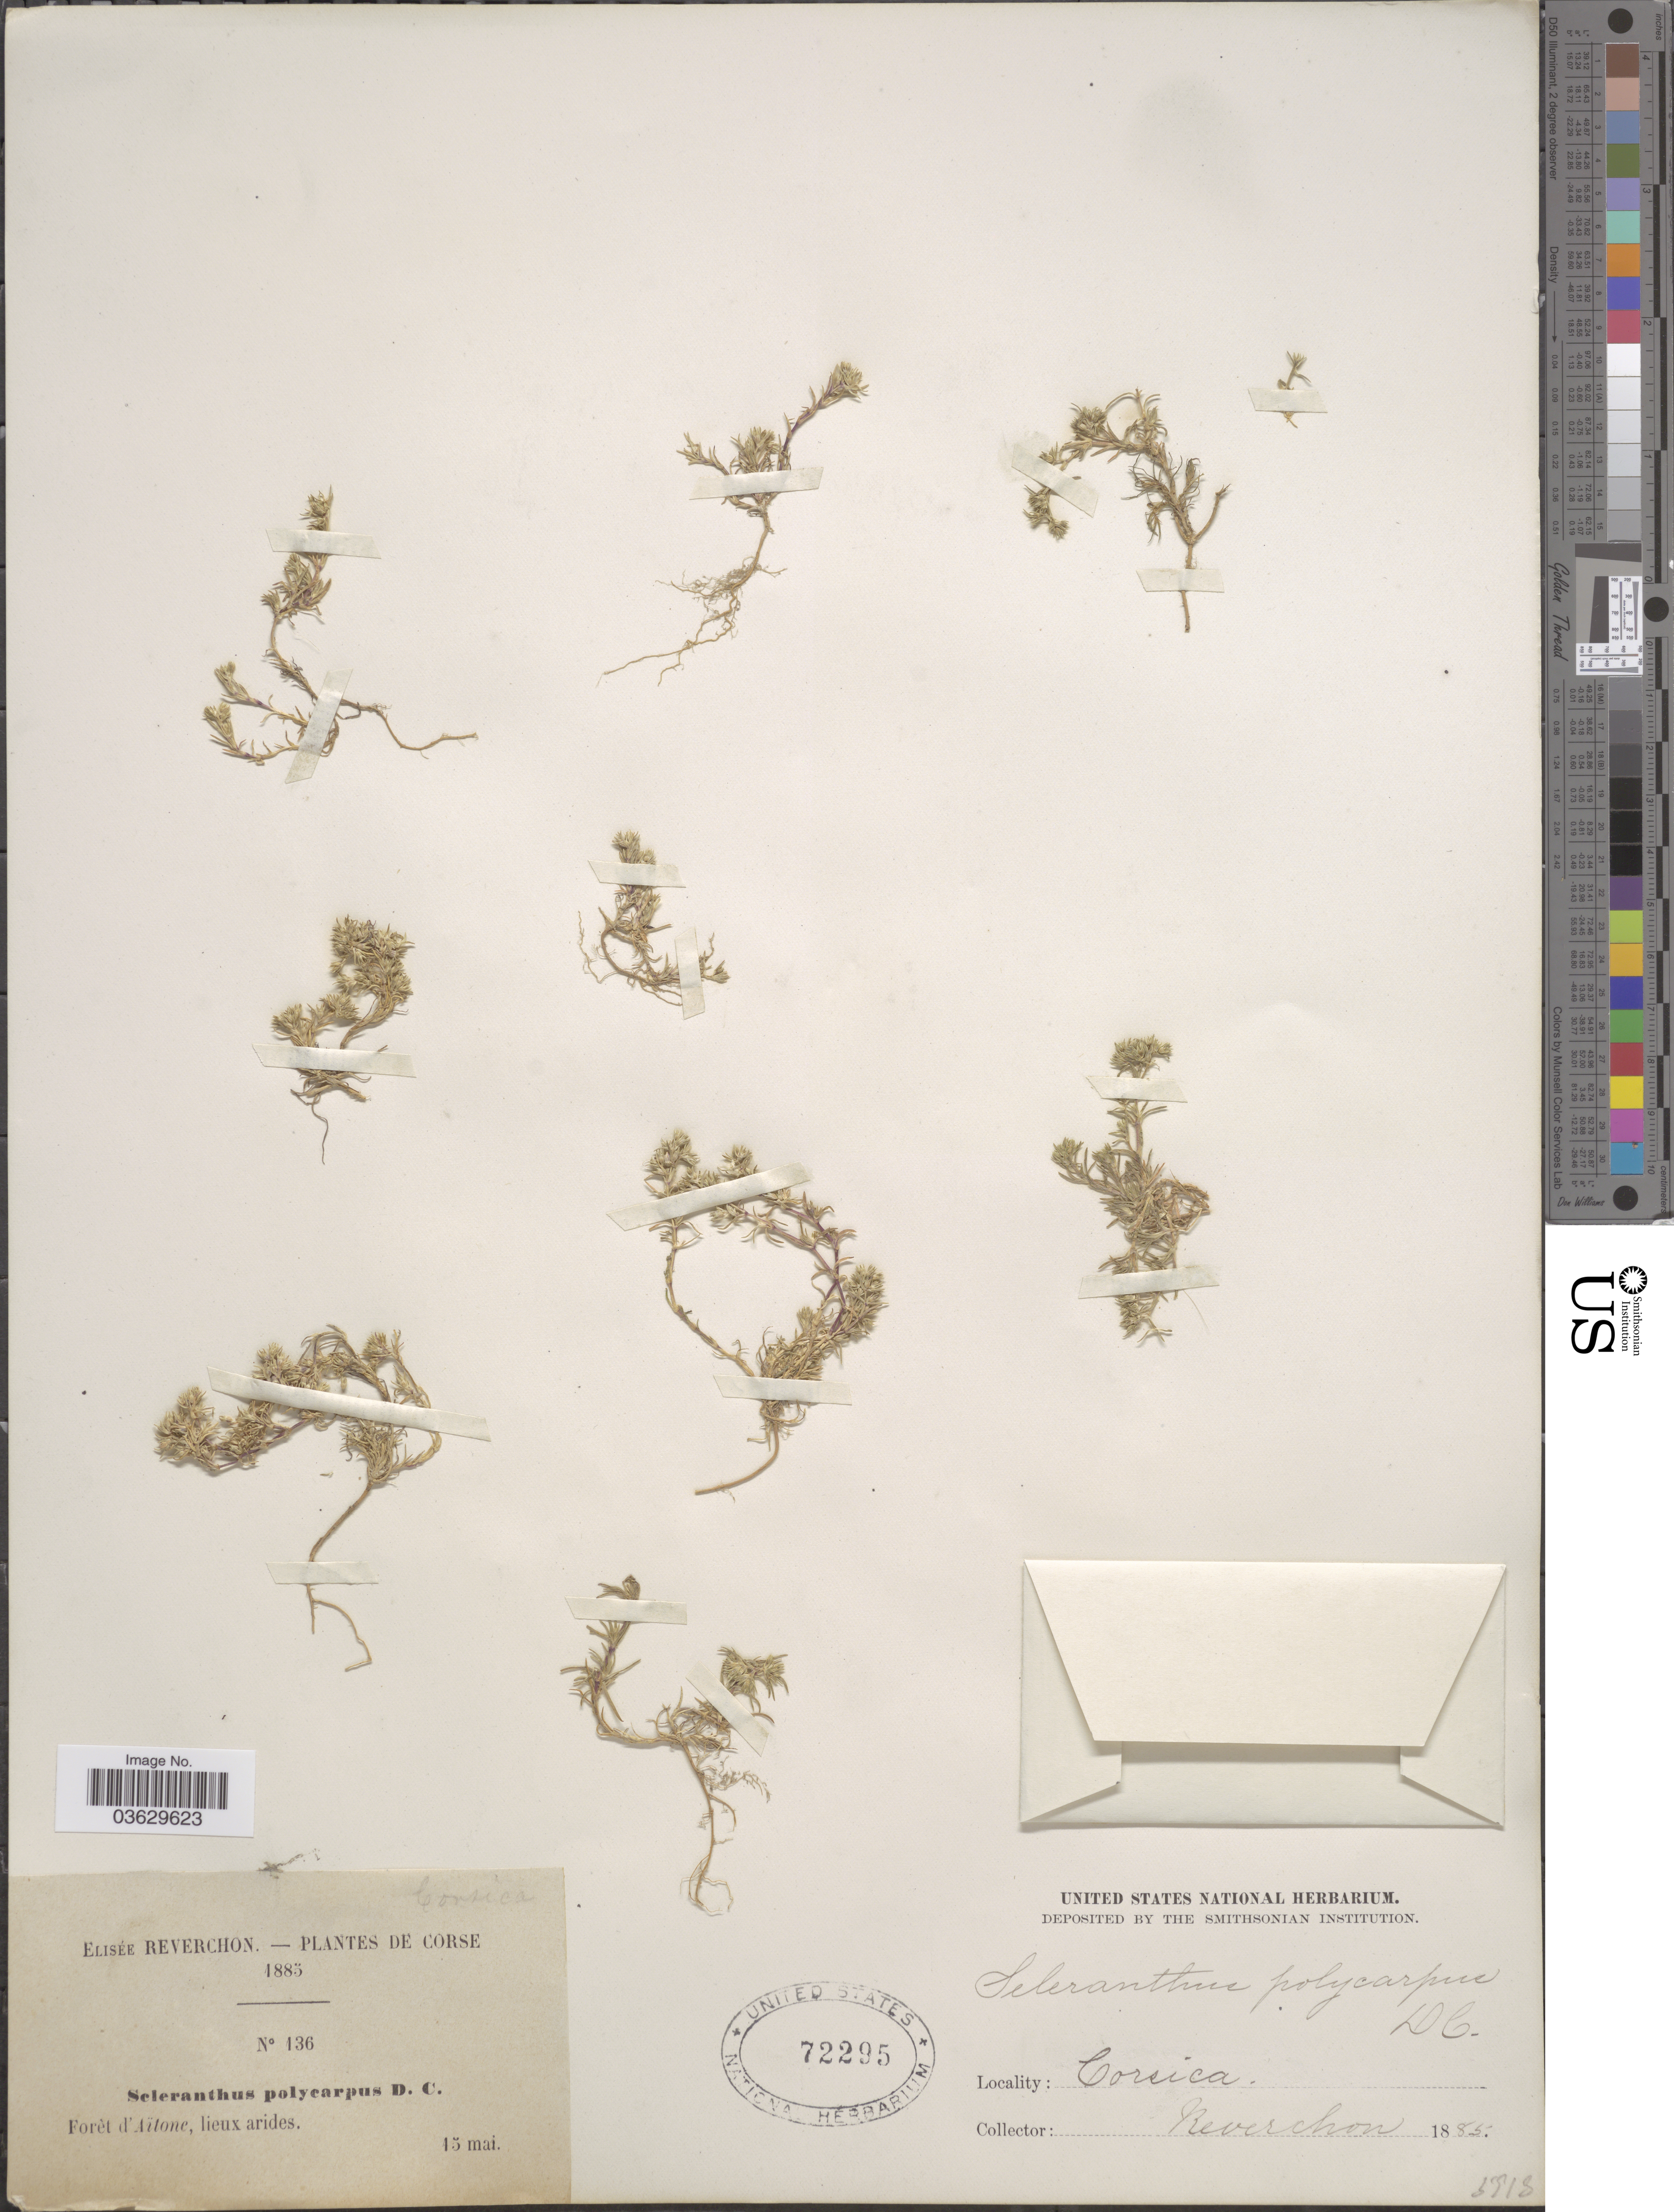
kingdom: Plantae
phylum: Tracheophyta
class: Magnoliopsida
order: Caryophyllales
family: Caryophyllaceae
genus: Scleranthus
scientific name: Scleranthus polycarpos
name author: L.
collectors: E. Reverchon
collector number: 136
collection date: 1885-05-15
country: France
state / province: Corsica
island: Corse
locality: Corse. Forèt d'Aïtone, lieux arides.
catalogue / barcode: US 72295